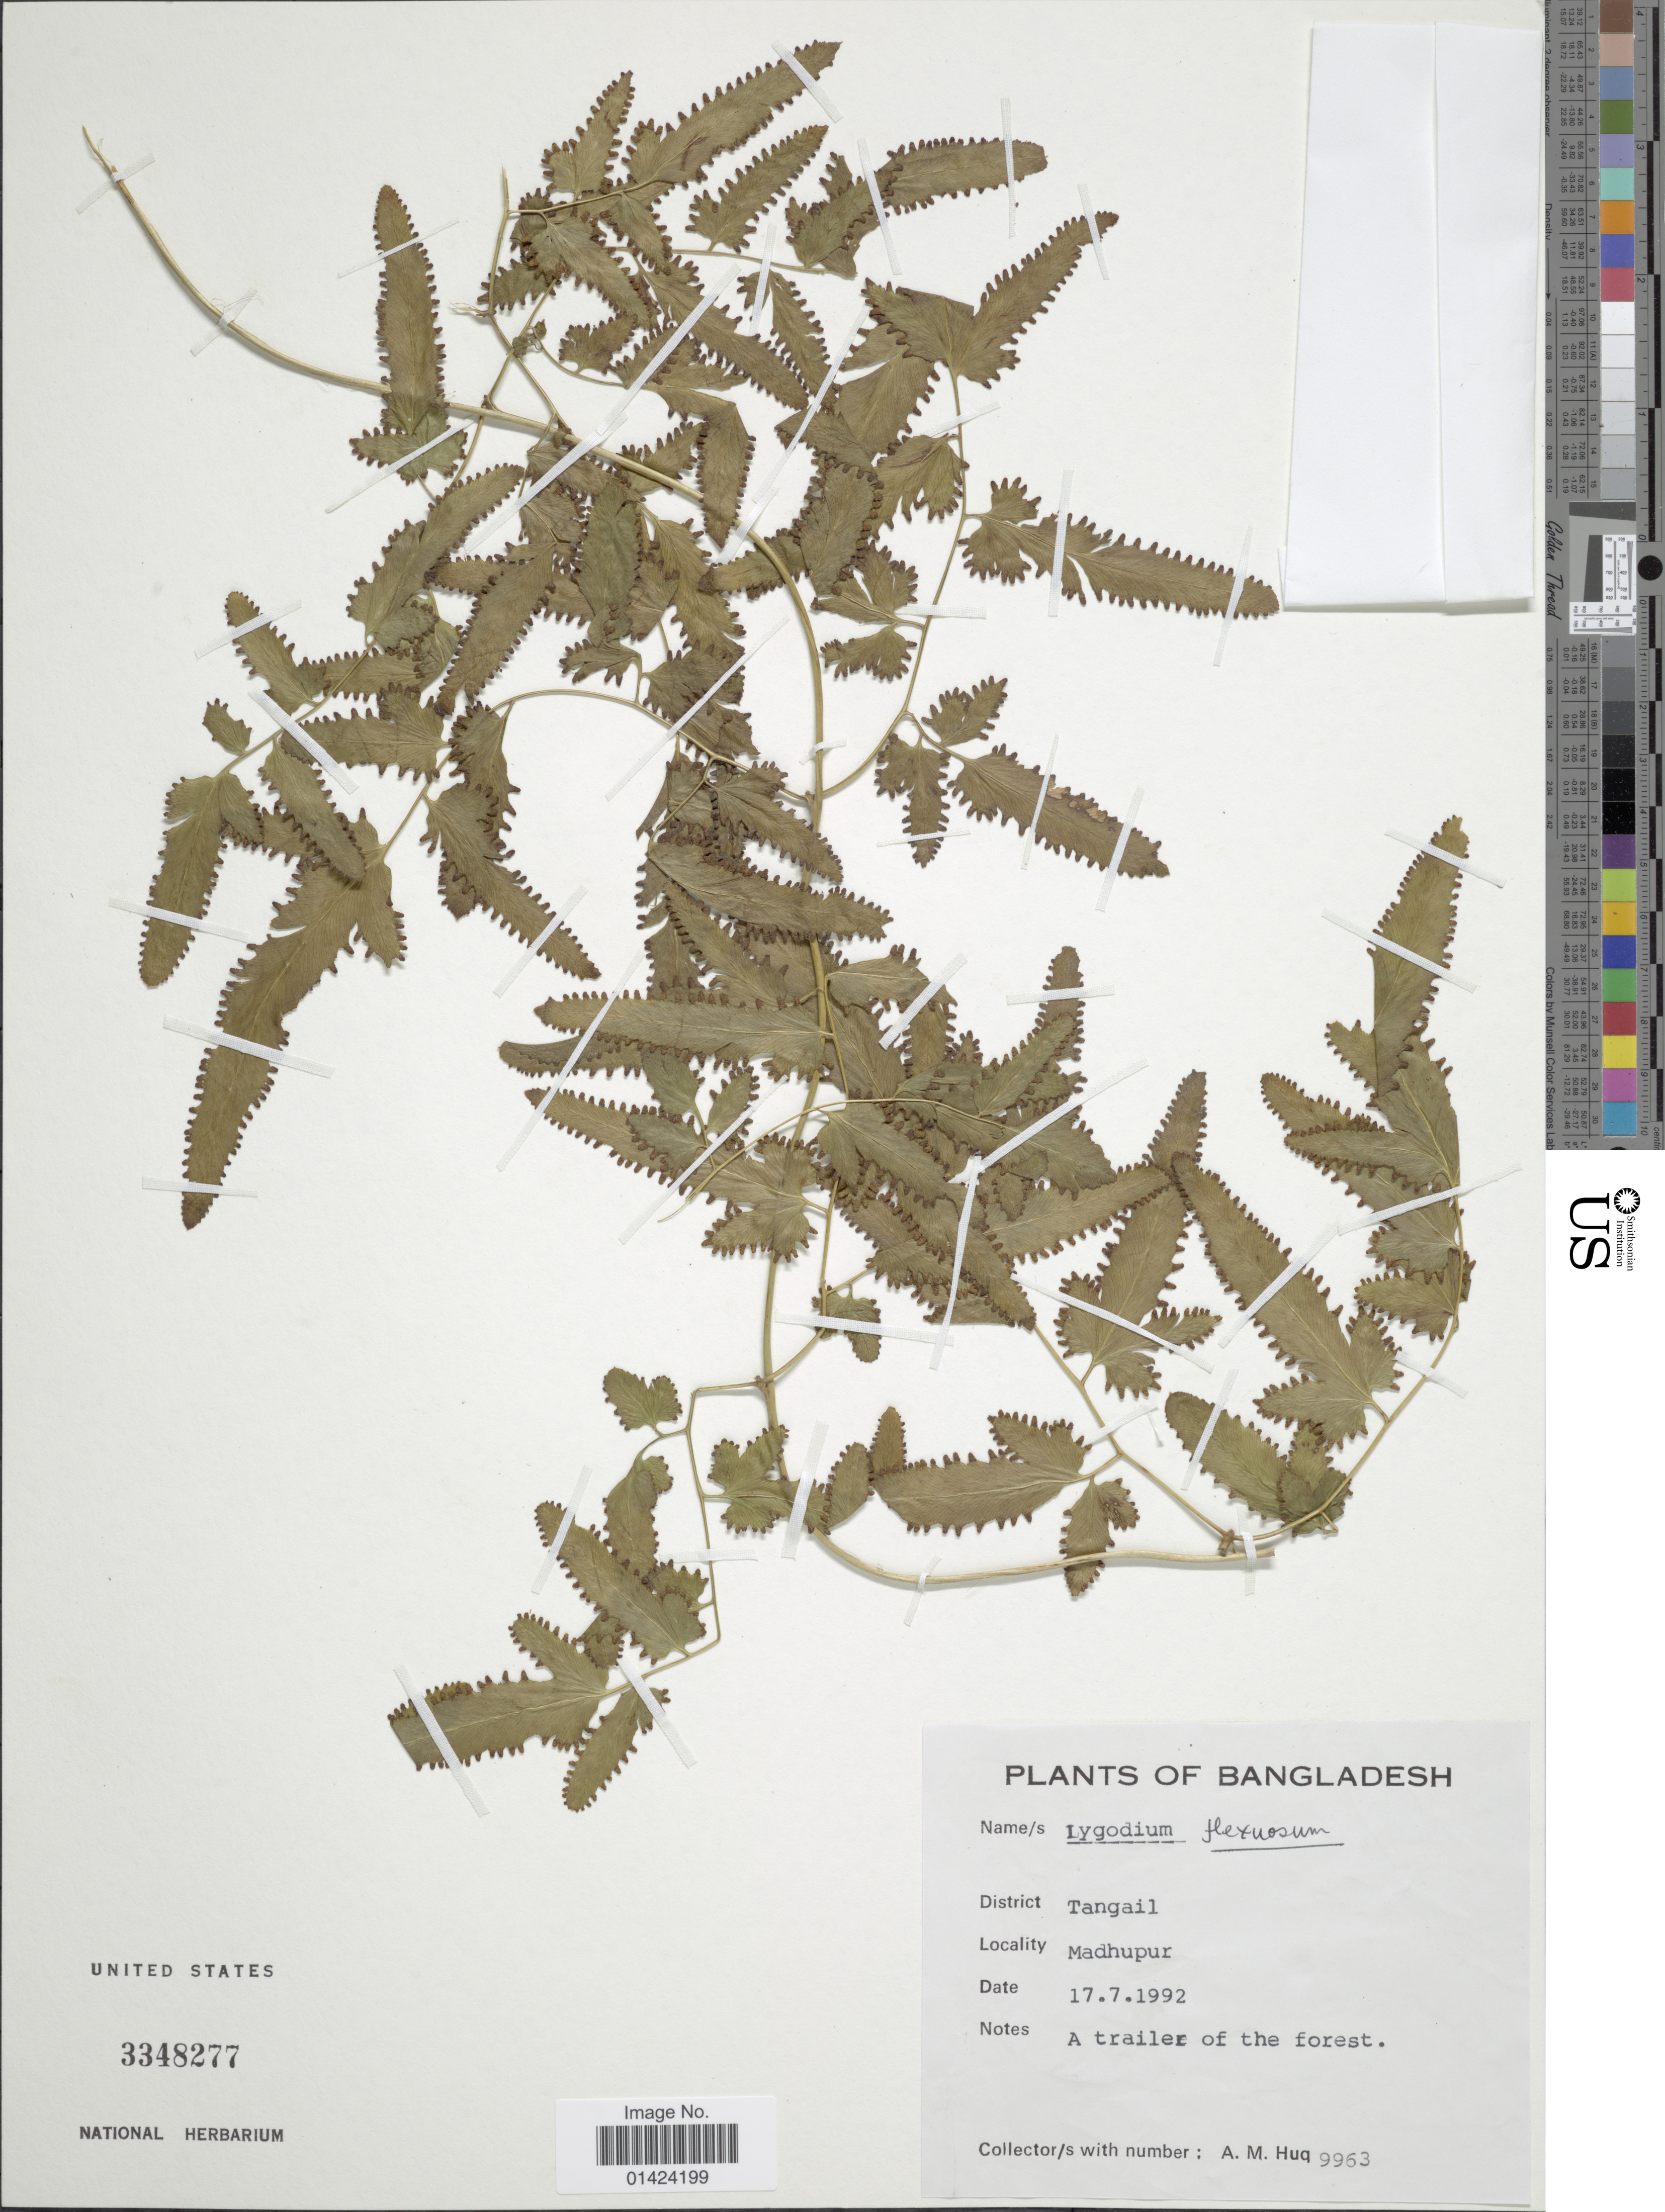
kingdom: Plantae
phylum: Tracheophyta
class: Polypodiopsida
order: Schizaeales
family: Lygodiaceae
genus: Lygodium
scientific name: Lygodium flexuosum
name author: Sw.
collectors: A. M. Huq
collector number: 9963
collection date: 1992-07-17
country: Bangladesh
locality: District Tangail. Madhupur.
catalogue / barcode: US 3348277